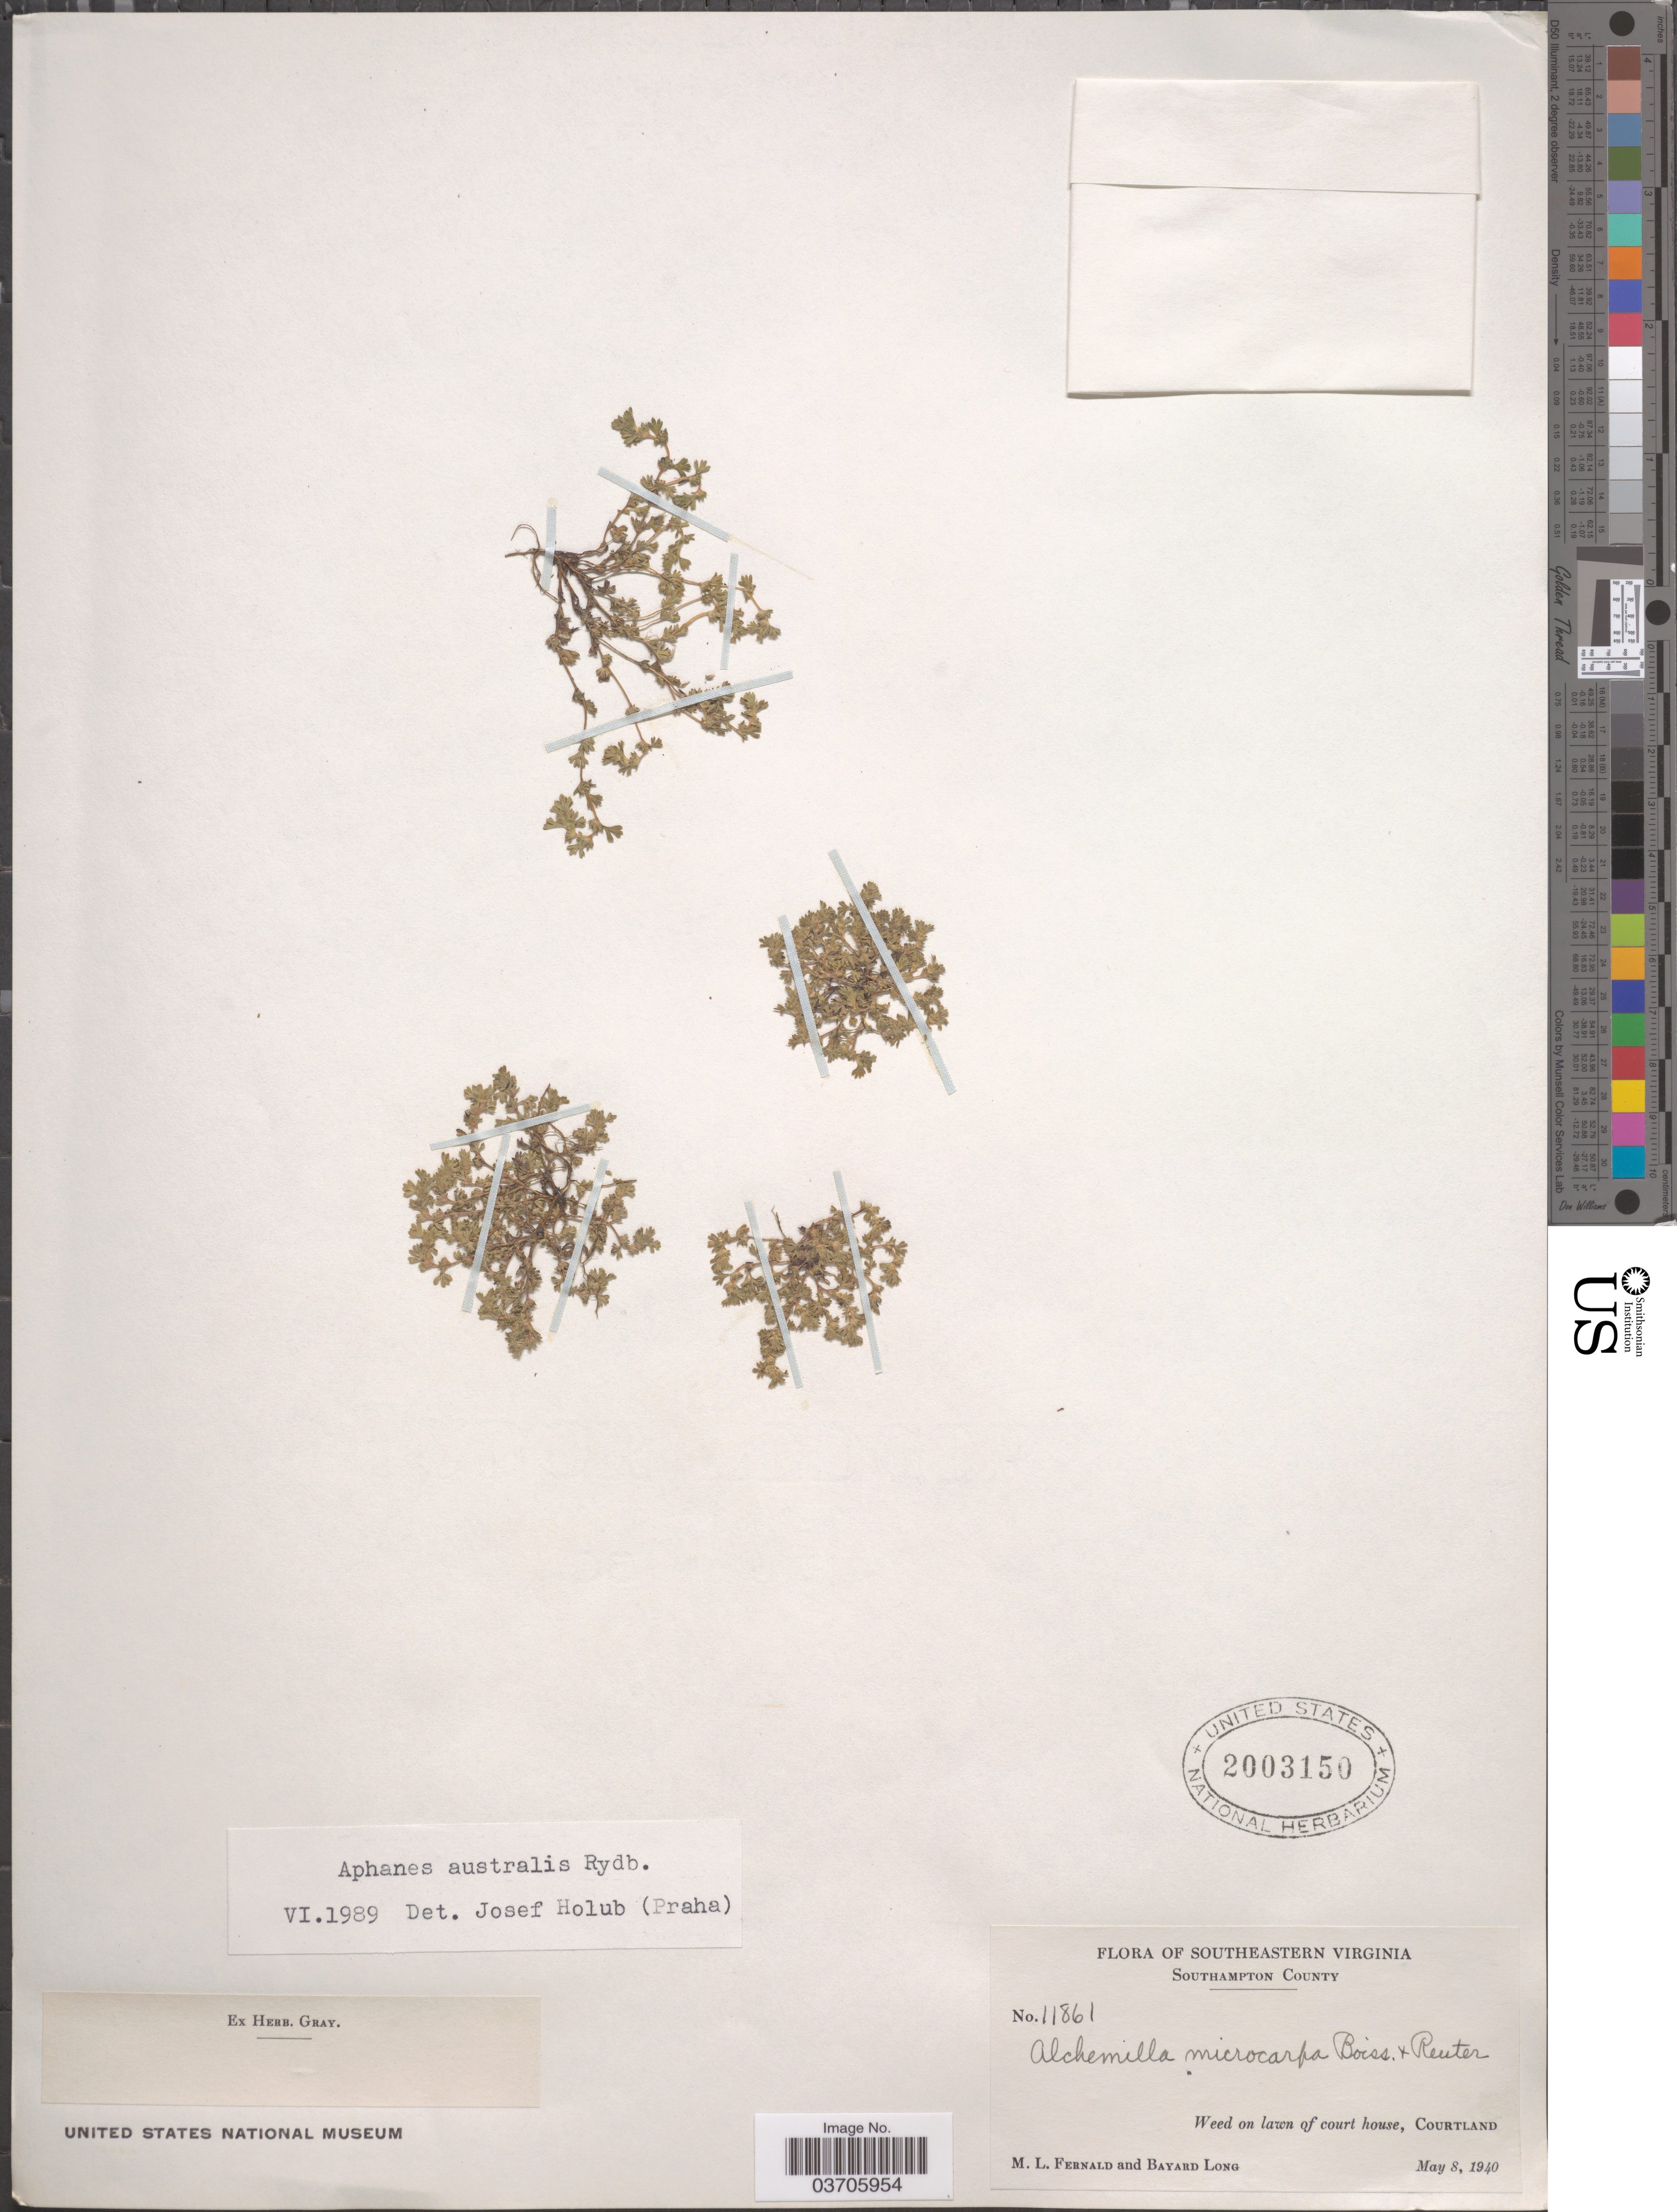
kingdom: Plantae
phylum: Tracheophyta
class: Magnoliopsida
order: Rosales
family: Rosaceae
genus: Aphanes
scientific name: Aphanes australis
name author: Rydb.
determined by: Holub, Josef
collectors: M. L. Fernald & B. Long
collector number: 11861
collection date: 1940-05-08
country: United States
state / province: Virginia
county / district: Southampton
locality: Southeastern Virginia. Southampton County. Courtland.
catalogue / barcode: US 2003150